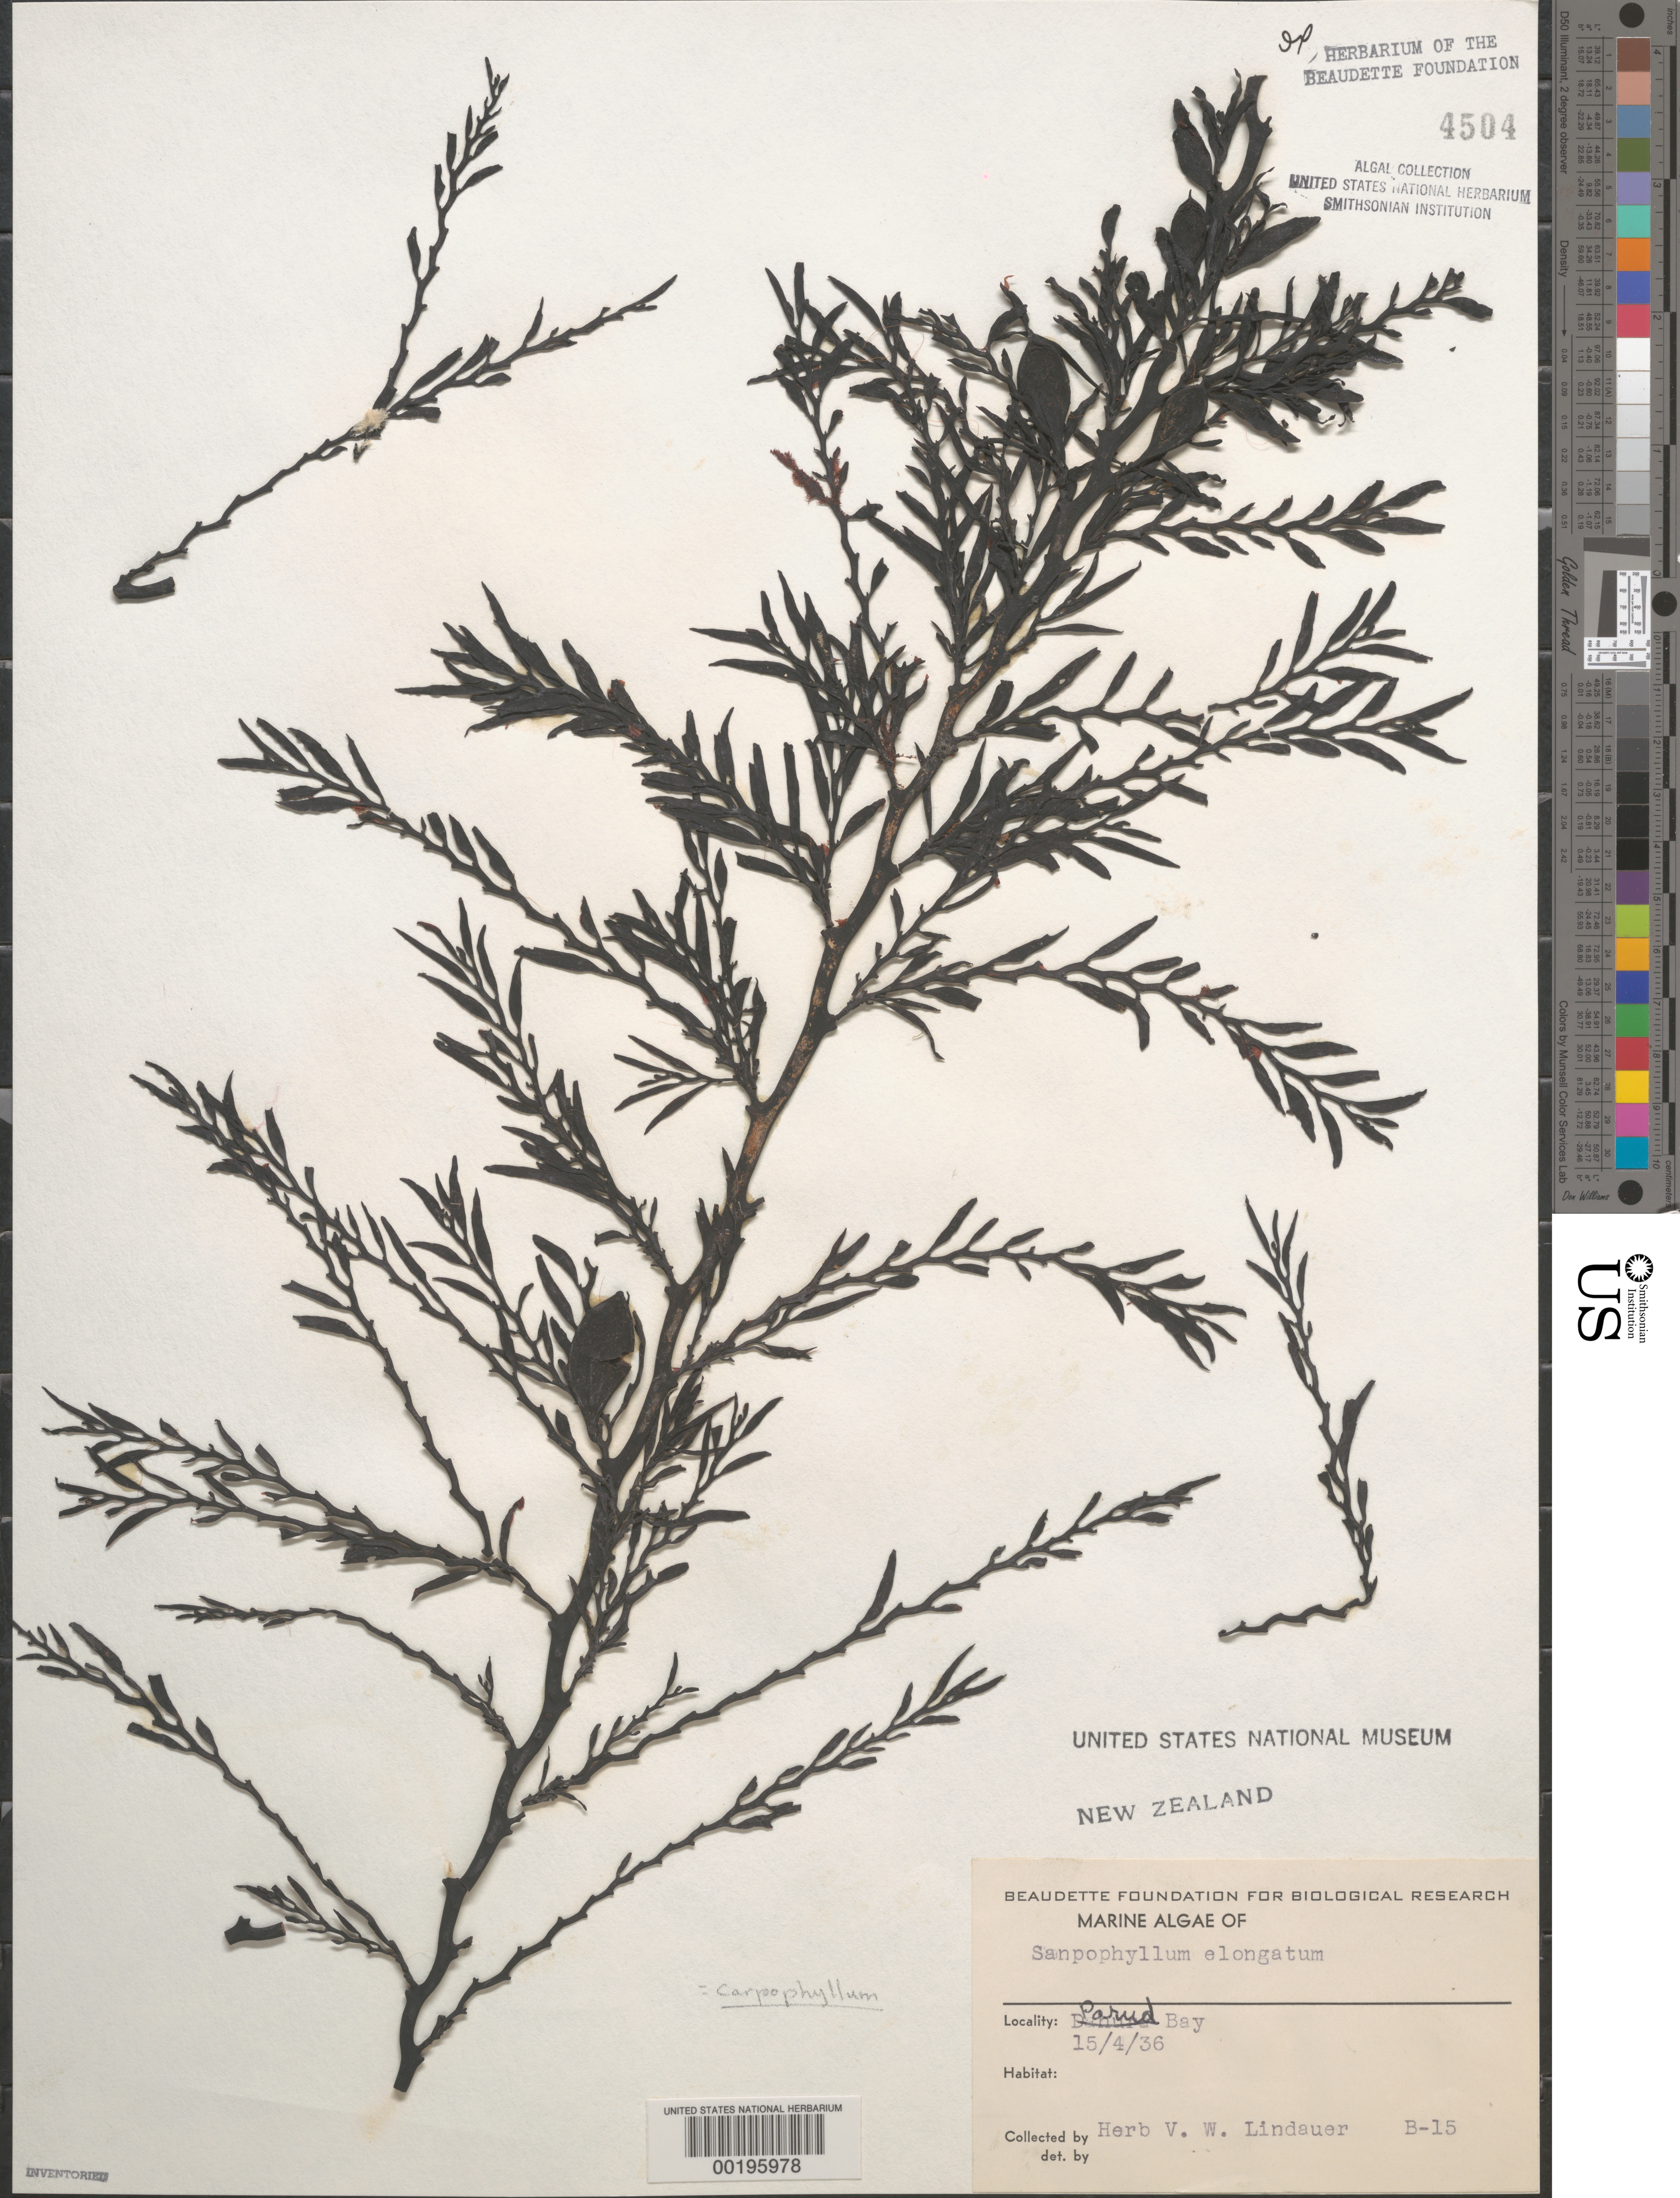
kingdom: Chromista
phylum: Ochrophyta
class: Phaeophyceae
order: Fucales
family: Sargassaceae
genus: Carpophyllum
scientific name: Carpophyllum celongatum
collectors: V. Lindauer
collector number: B-15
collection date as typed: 15 Apr 1936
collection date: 1936-04-15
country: New Zealand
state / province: Northland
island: North Island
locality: Parua Bay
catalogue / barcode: US 4504